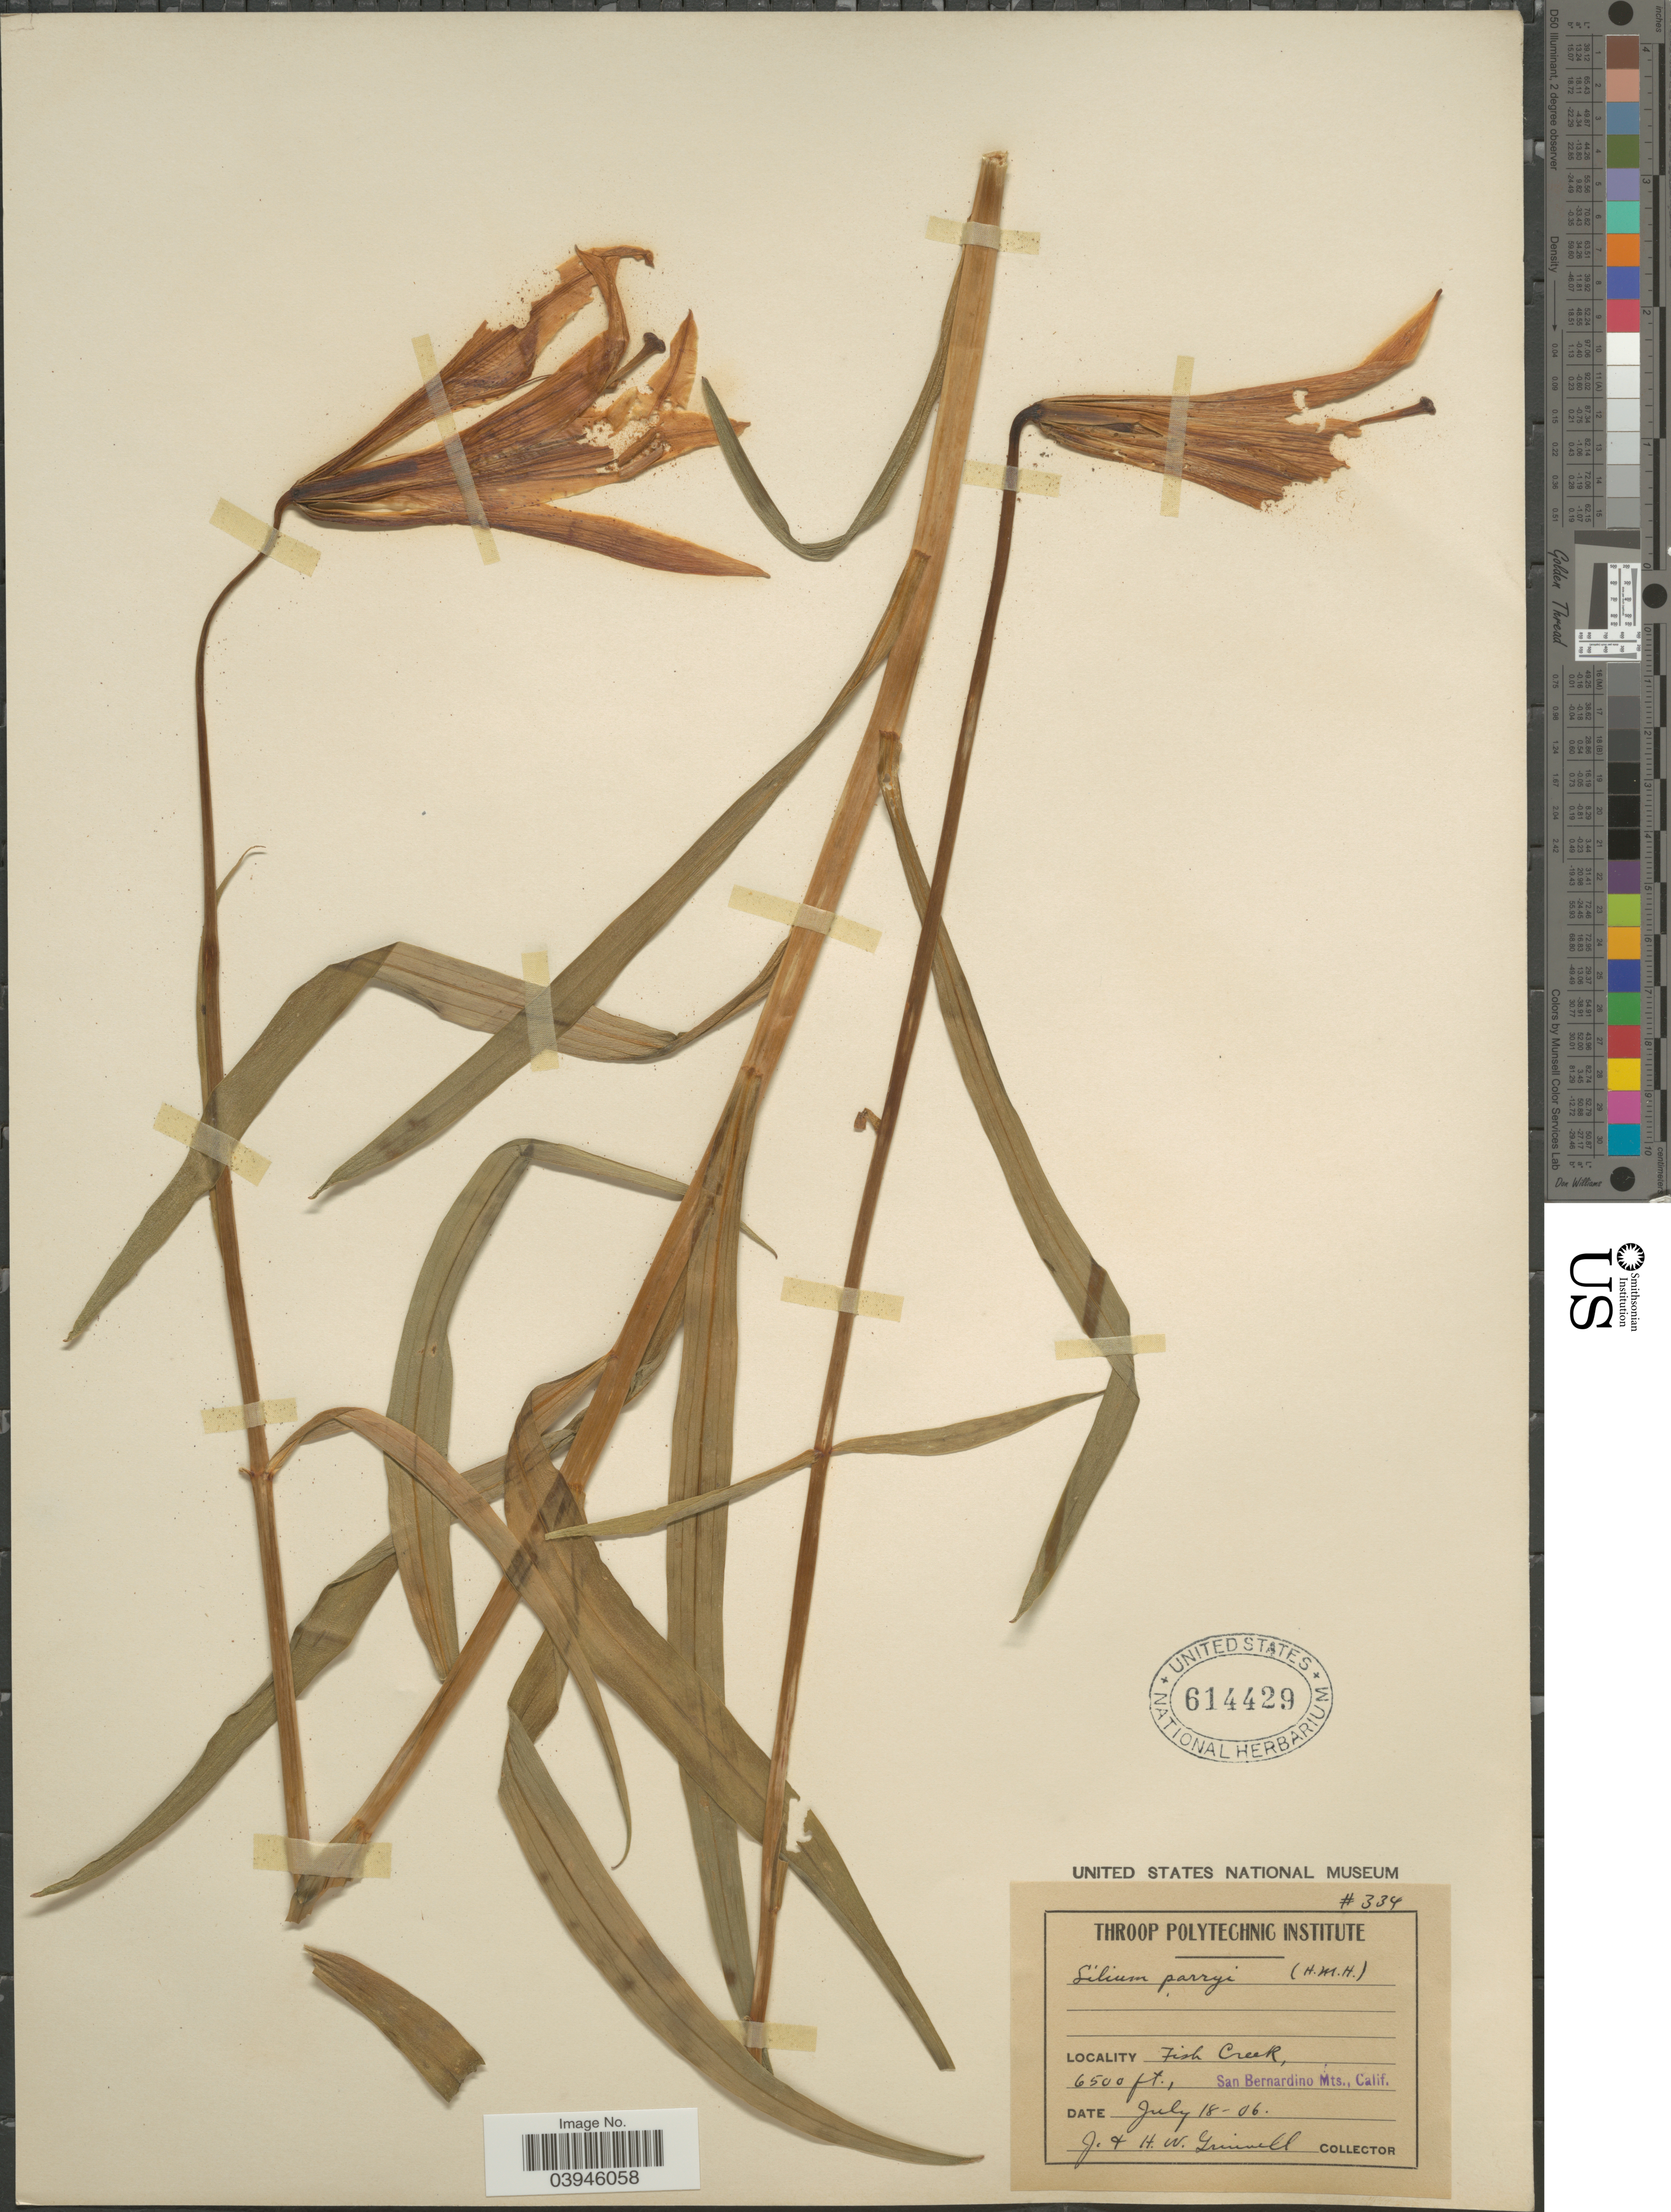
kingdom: Plantae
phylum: Tracheophyta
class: Liliopsida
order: Liliales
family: Liliaceae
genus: Lilium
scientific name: Lilium parryi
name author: S. Watson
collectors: J. Grinnell & H. Grinnell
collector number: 334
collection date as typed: Transcribed d/m/y: 18/7/6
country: United States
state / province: California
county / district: San Bernardino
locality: Fish Creek, San Bernardino Mts.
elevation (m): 1981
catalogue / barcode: US 614429